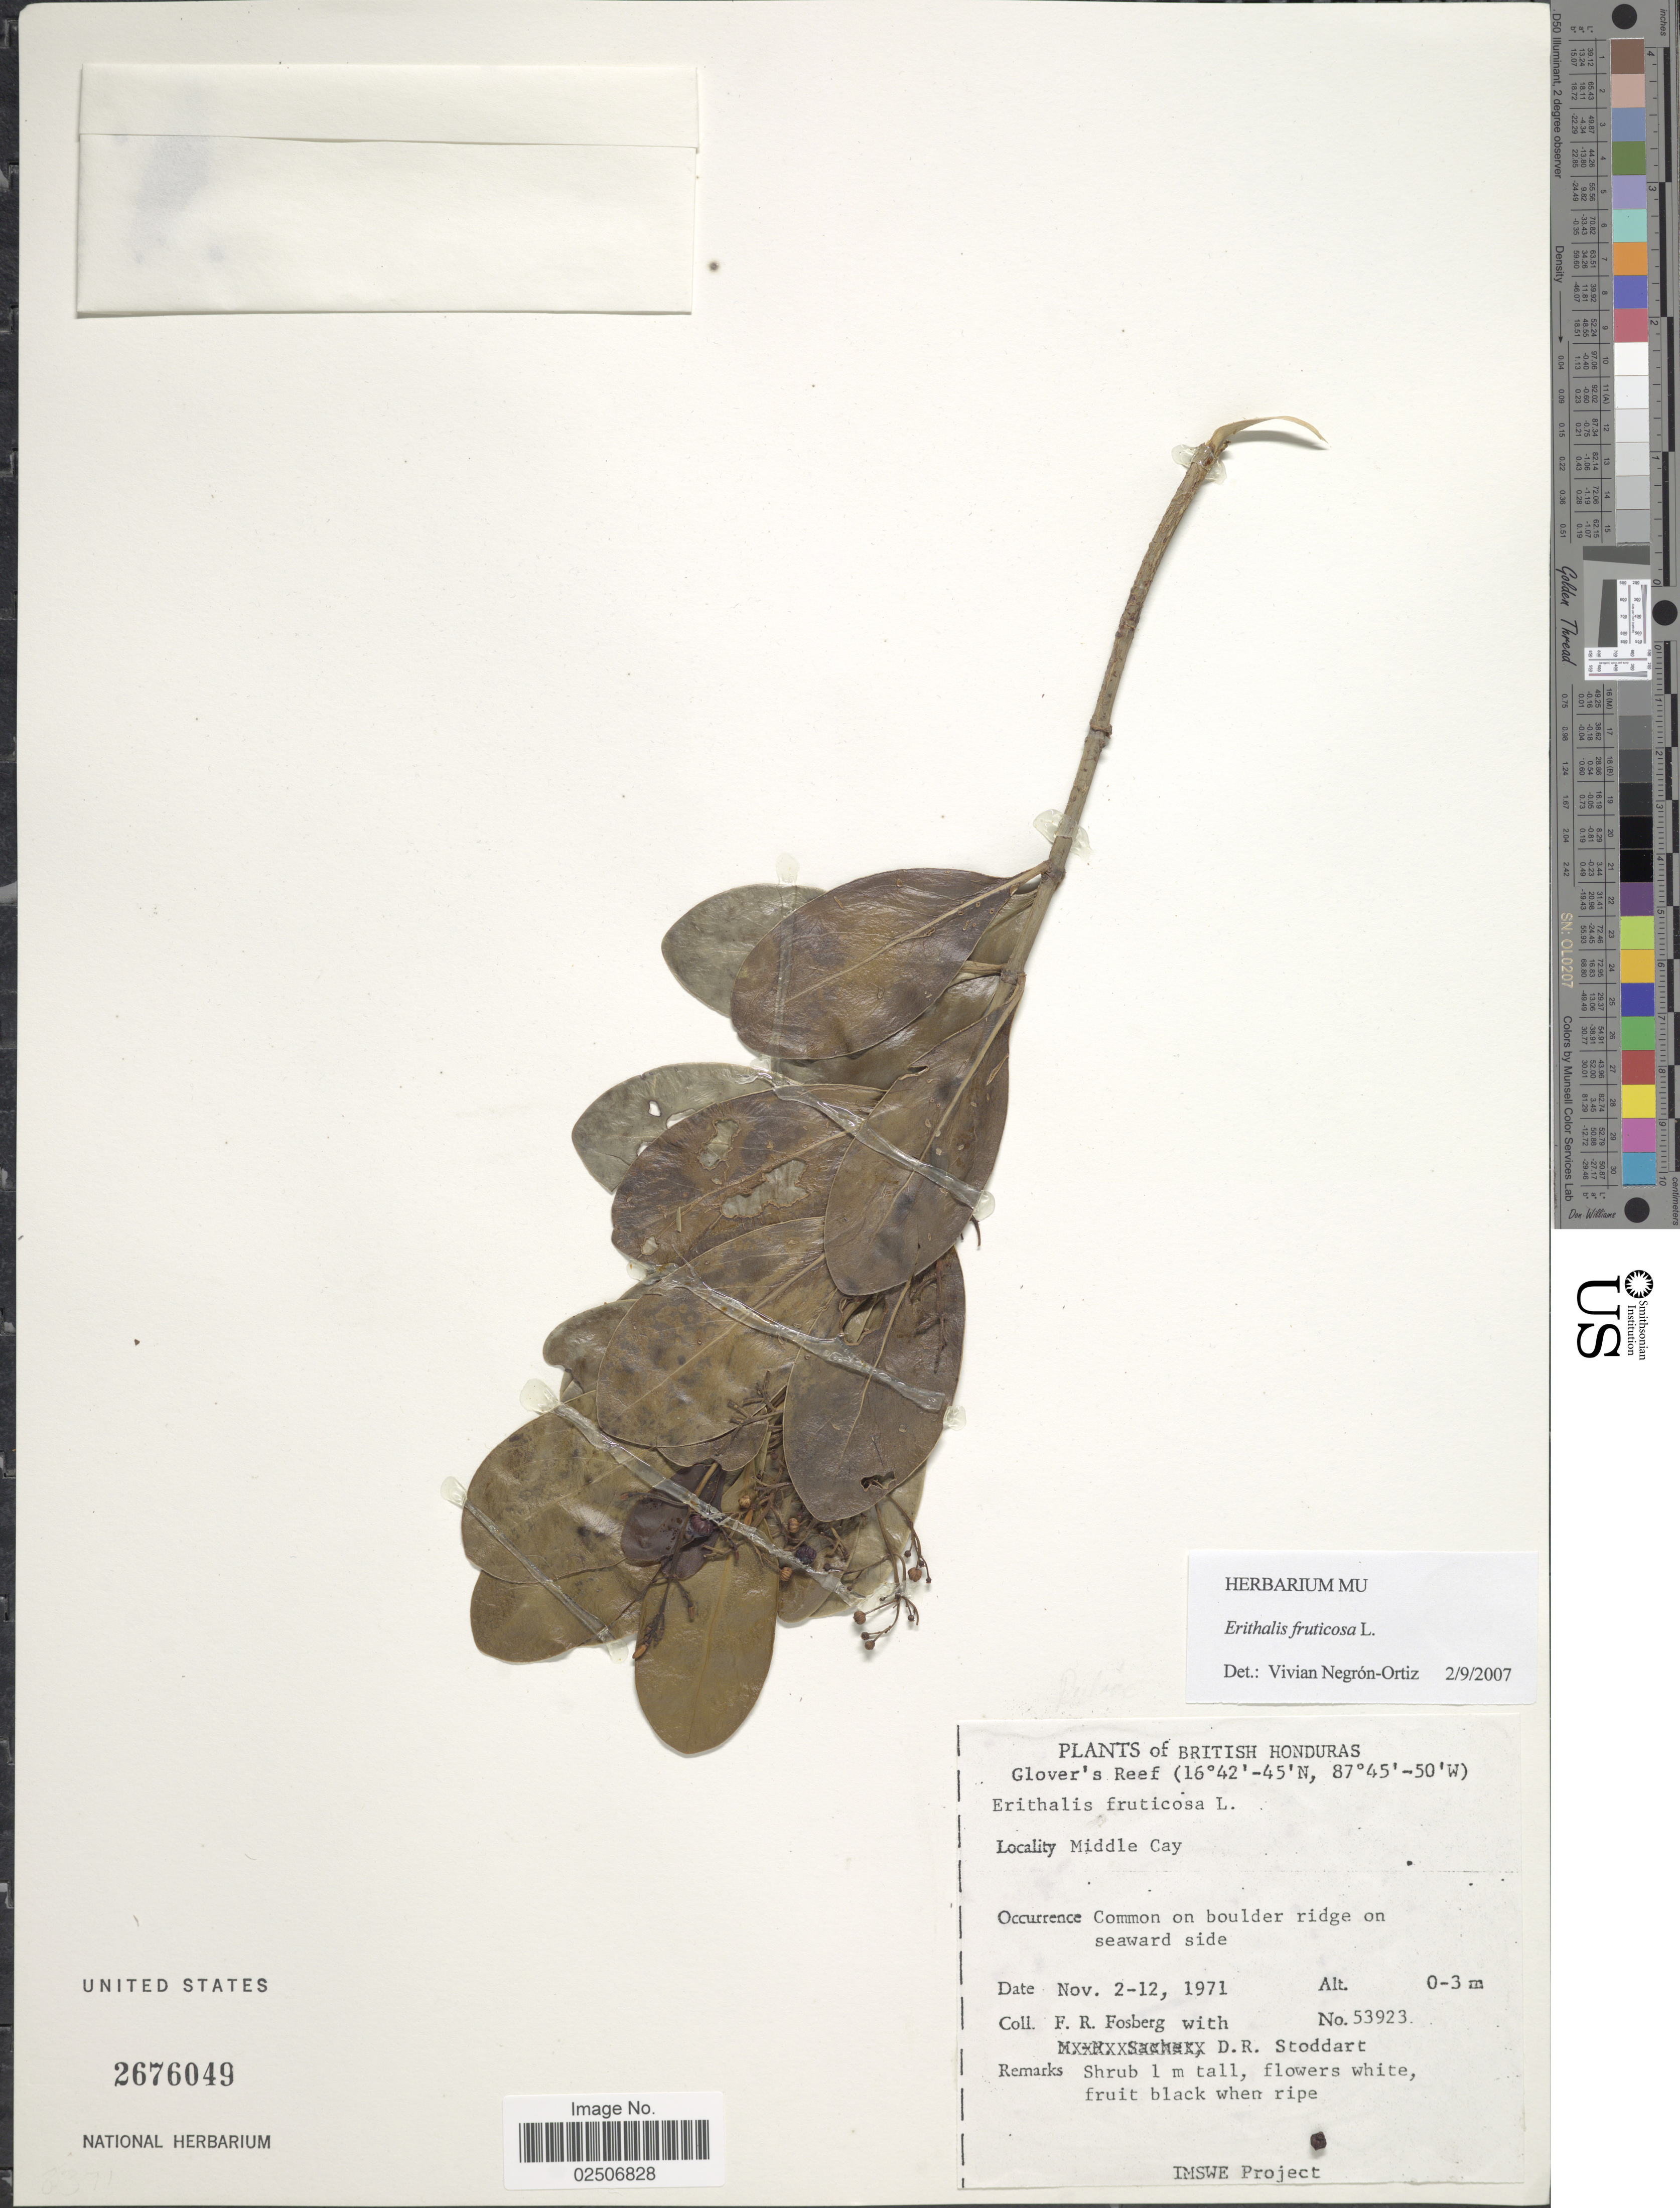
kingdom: Plantae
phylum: Tracheophyta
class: Magnoliopsida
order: Gentianales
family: Rubiaceae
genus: Erithalis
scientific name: Erithalis fruticosa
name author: L.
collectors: F. R. Fosberg & D. R. Stoddart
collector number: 53923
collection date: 1971-11-02/1971-11-12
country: Belize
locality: British Honduras, Middle Cay, Glover's Reef, on boulder ridge on seaward side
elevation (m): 0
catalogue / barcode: US 2676049